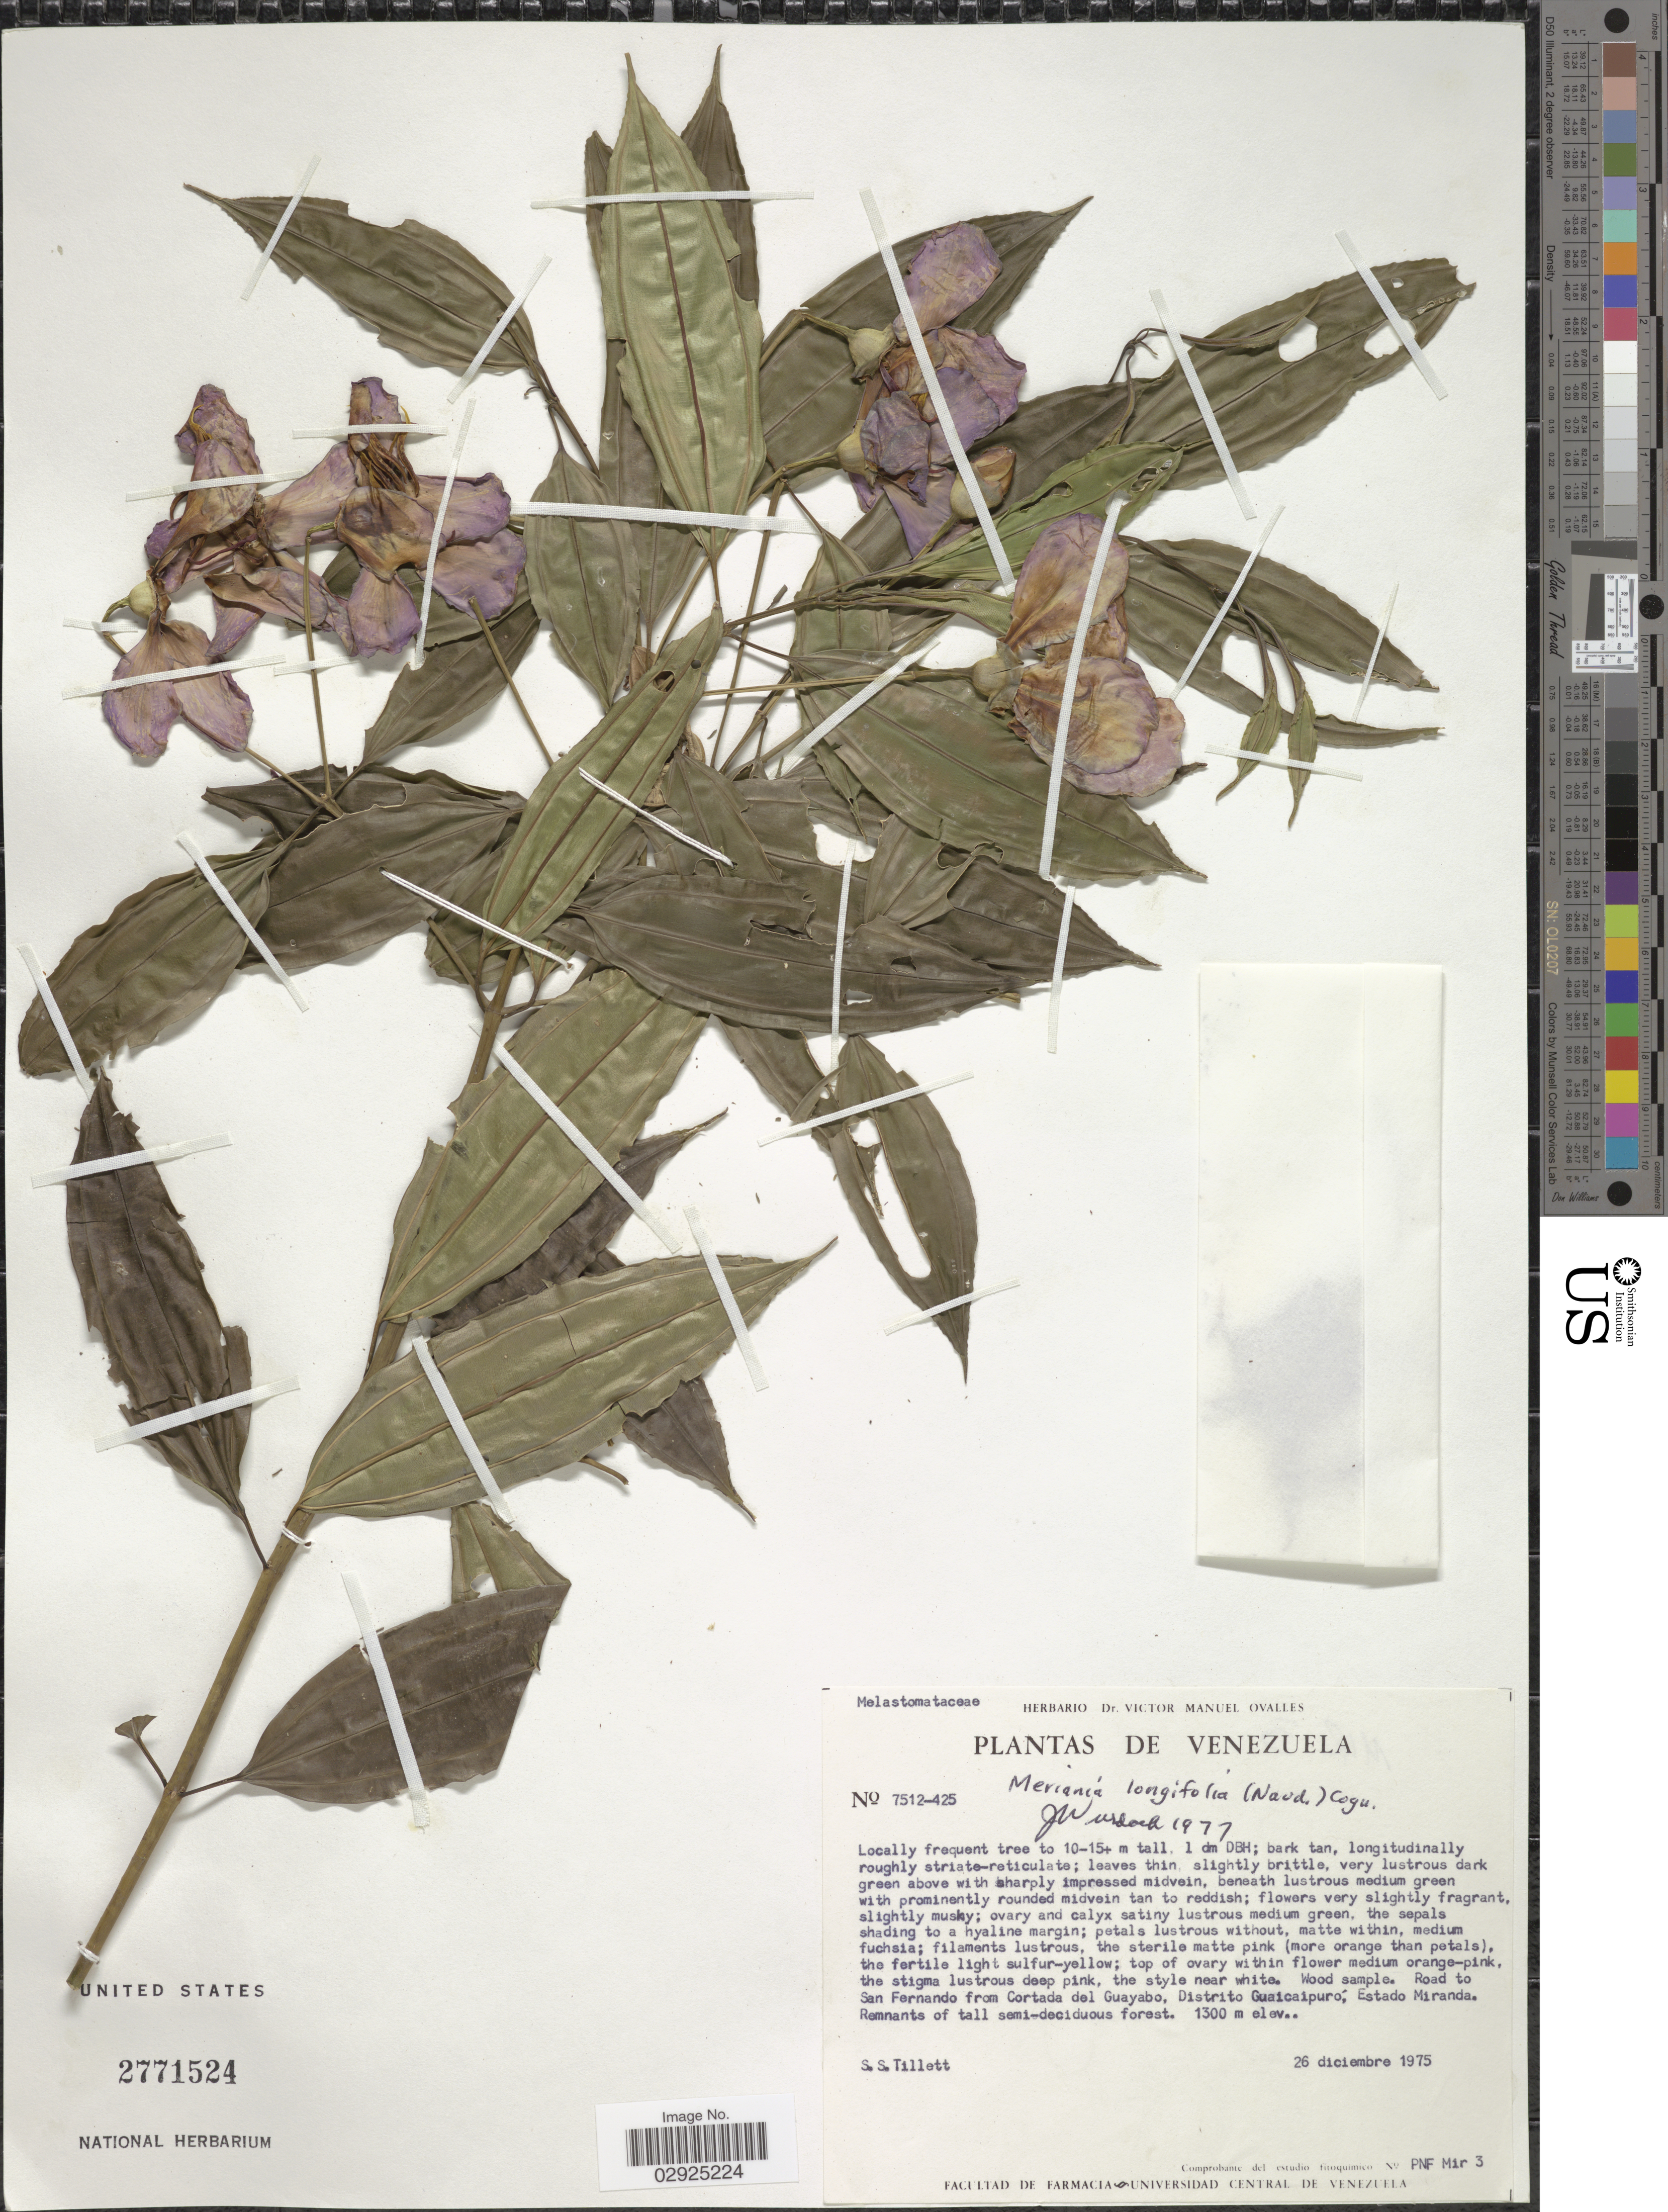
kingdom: Plantae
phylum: Tracheophyta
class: Magnoliopsida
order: Myrtales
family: Melastomataceae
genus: Meriania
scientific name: Meriania longifolia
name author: (Naudin) Cogn.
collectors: S. Tillett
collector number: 7512-425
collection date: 1975-12-26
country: Venezuela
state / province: Miranda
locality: Road to San Fernando from Cortada del Guayabo, Distrito Guicaipuró.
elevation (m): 1300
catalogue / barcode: US 2771524